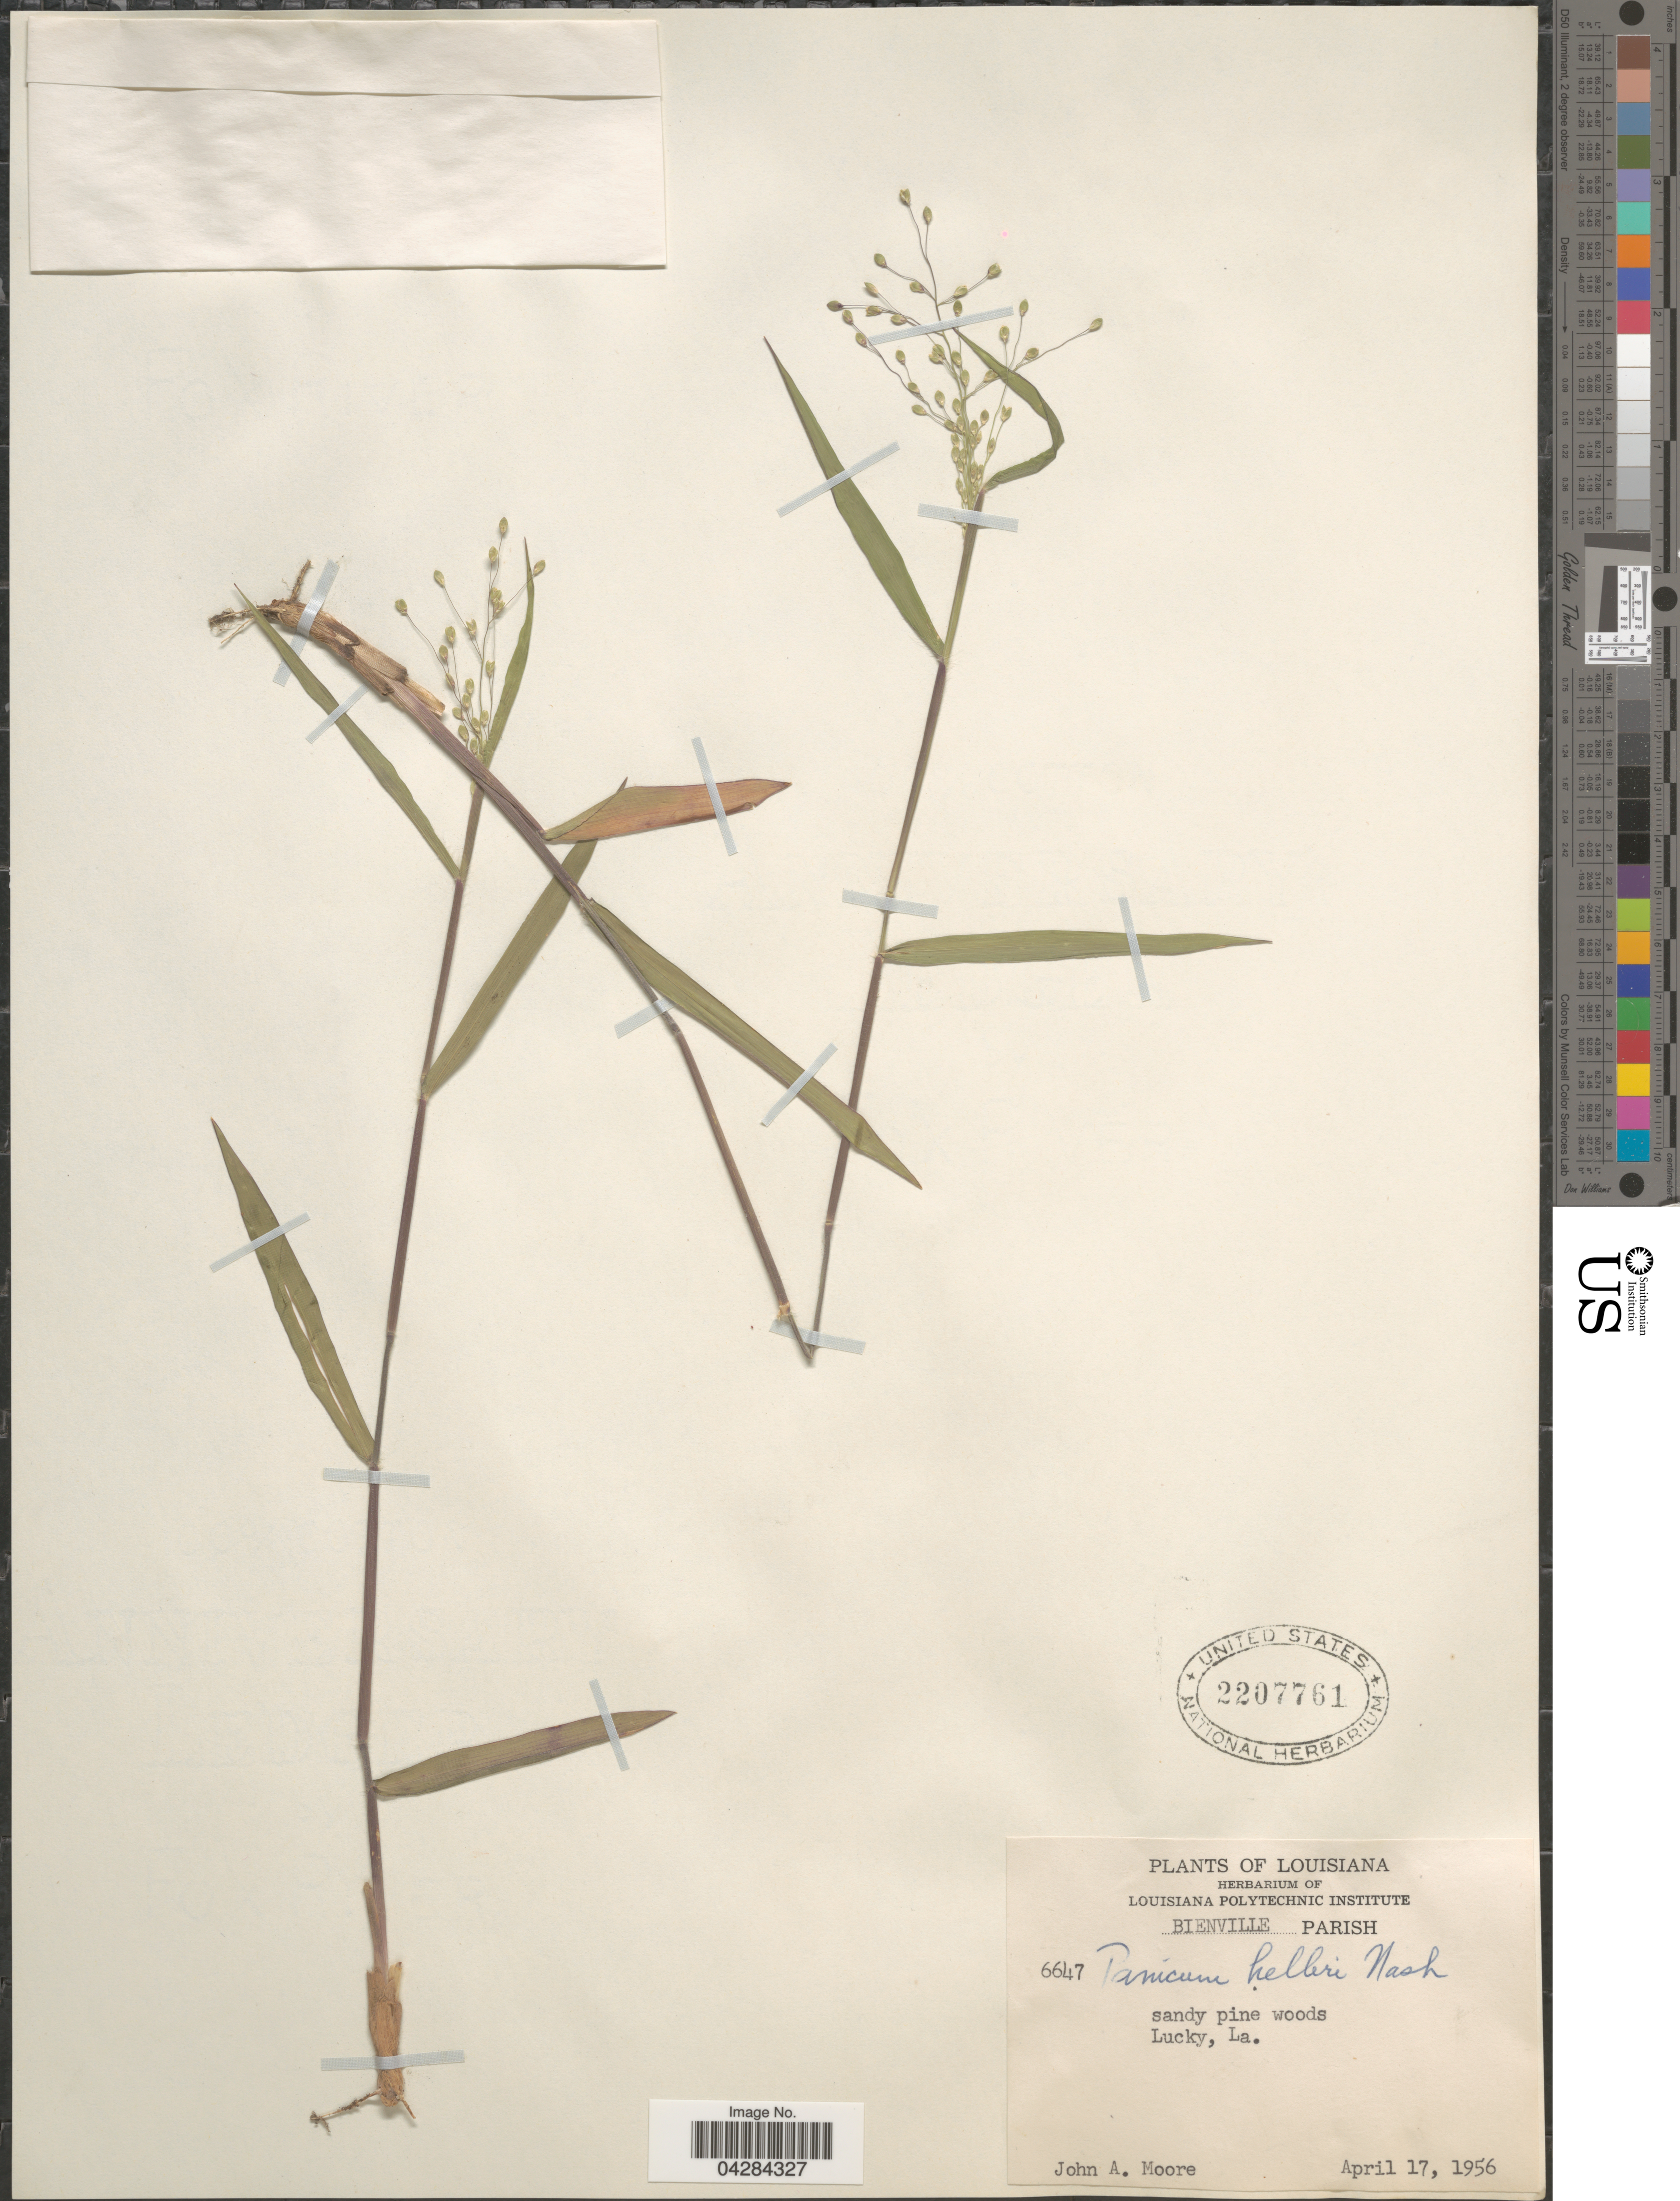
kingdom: Plantae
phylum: Tracheophyta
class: Liliopsida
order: Poales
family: Poaceae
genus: Dichanthelium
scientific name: Dichanthelium oligosanthes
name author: (Schult.) Gould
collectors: J. A. Moore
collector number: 6647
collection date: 1956-04-17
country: United States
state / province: Louisiana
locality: Bienville Parish. Sandy pine woods. Lucky.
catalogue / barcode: US 2207761